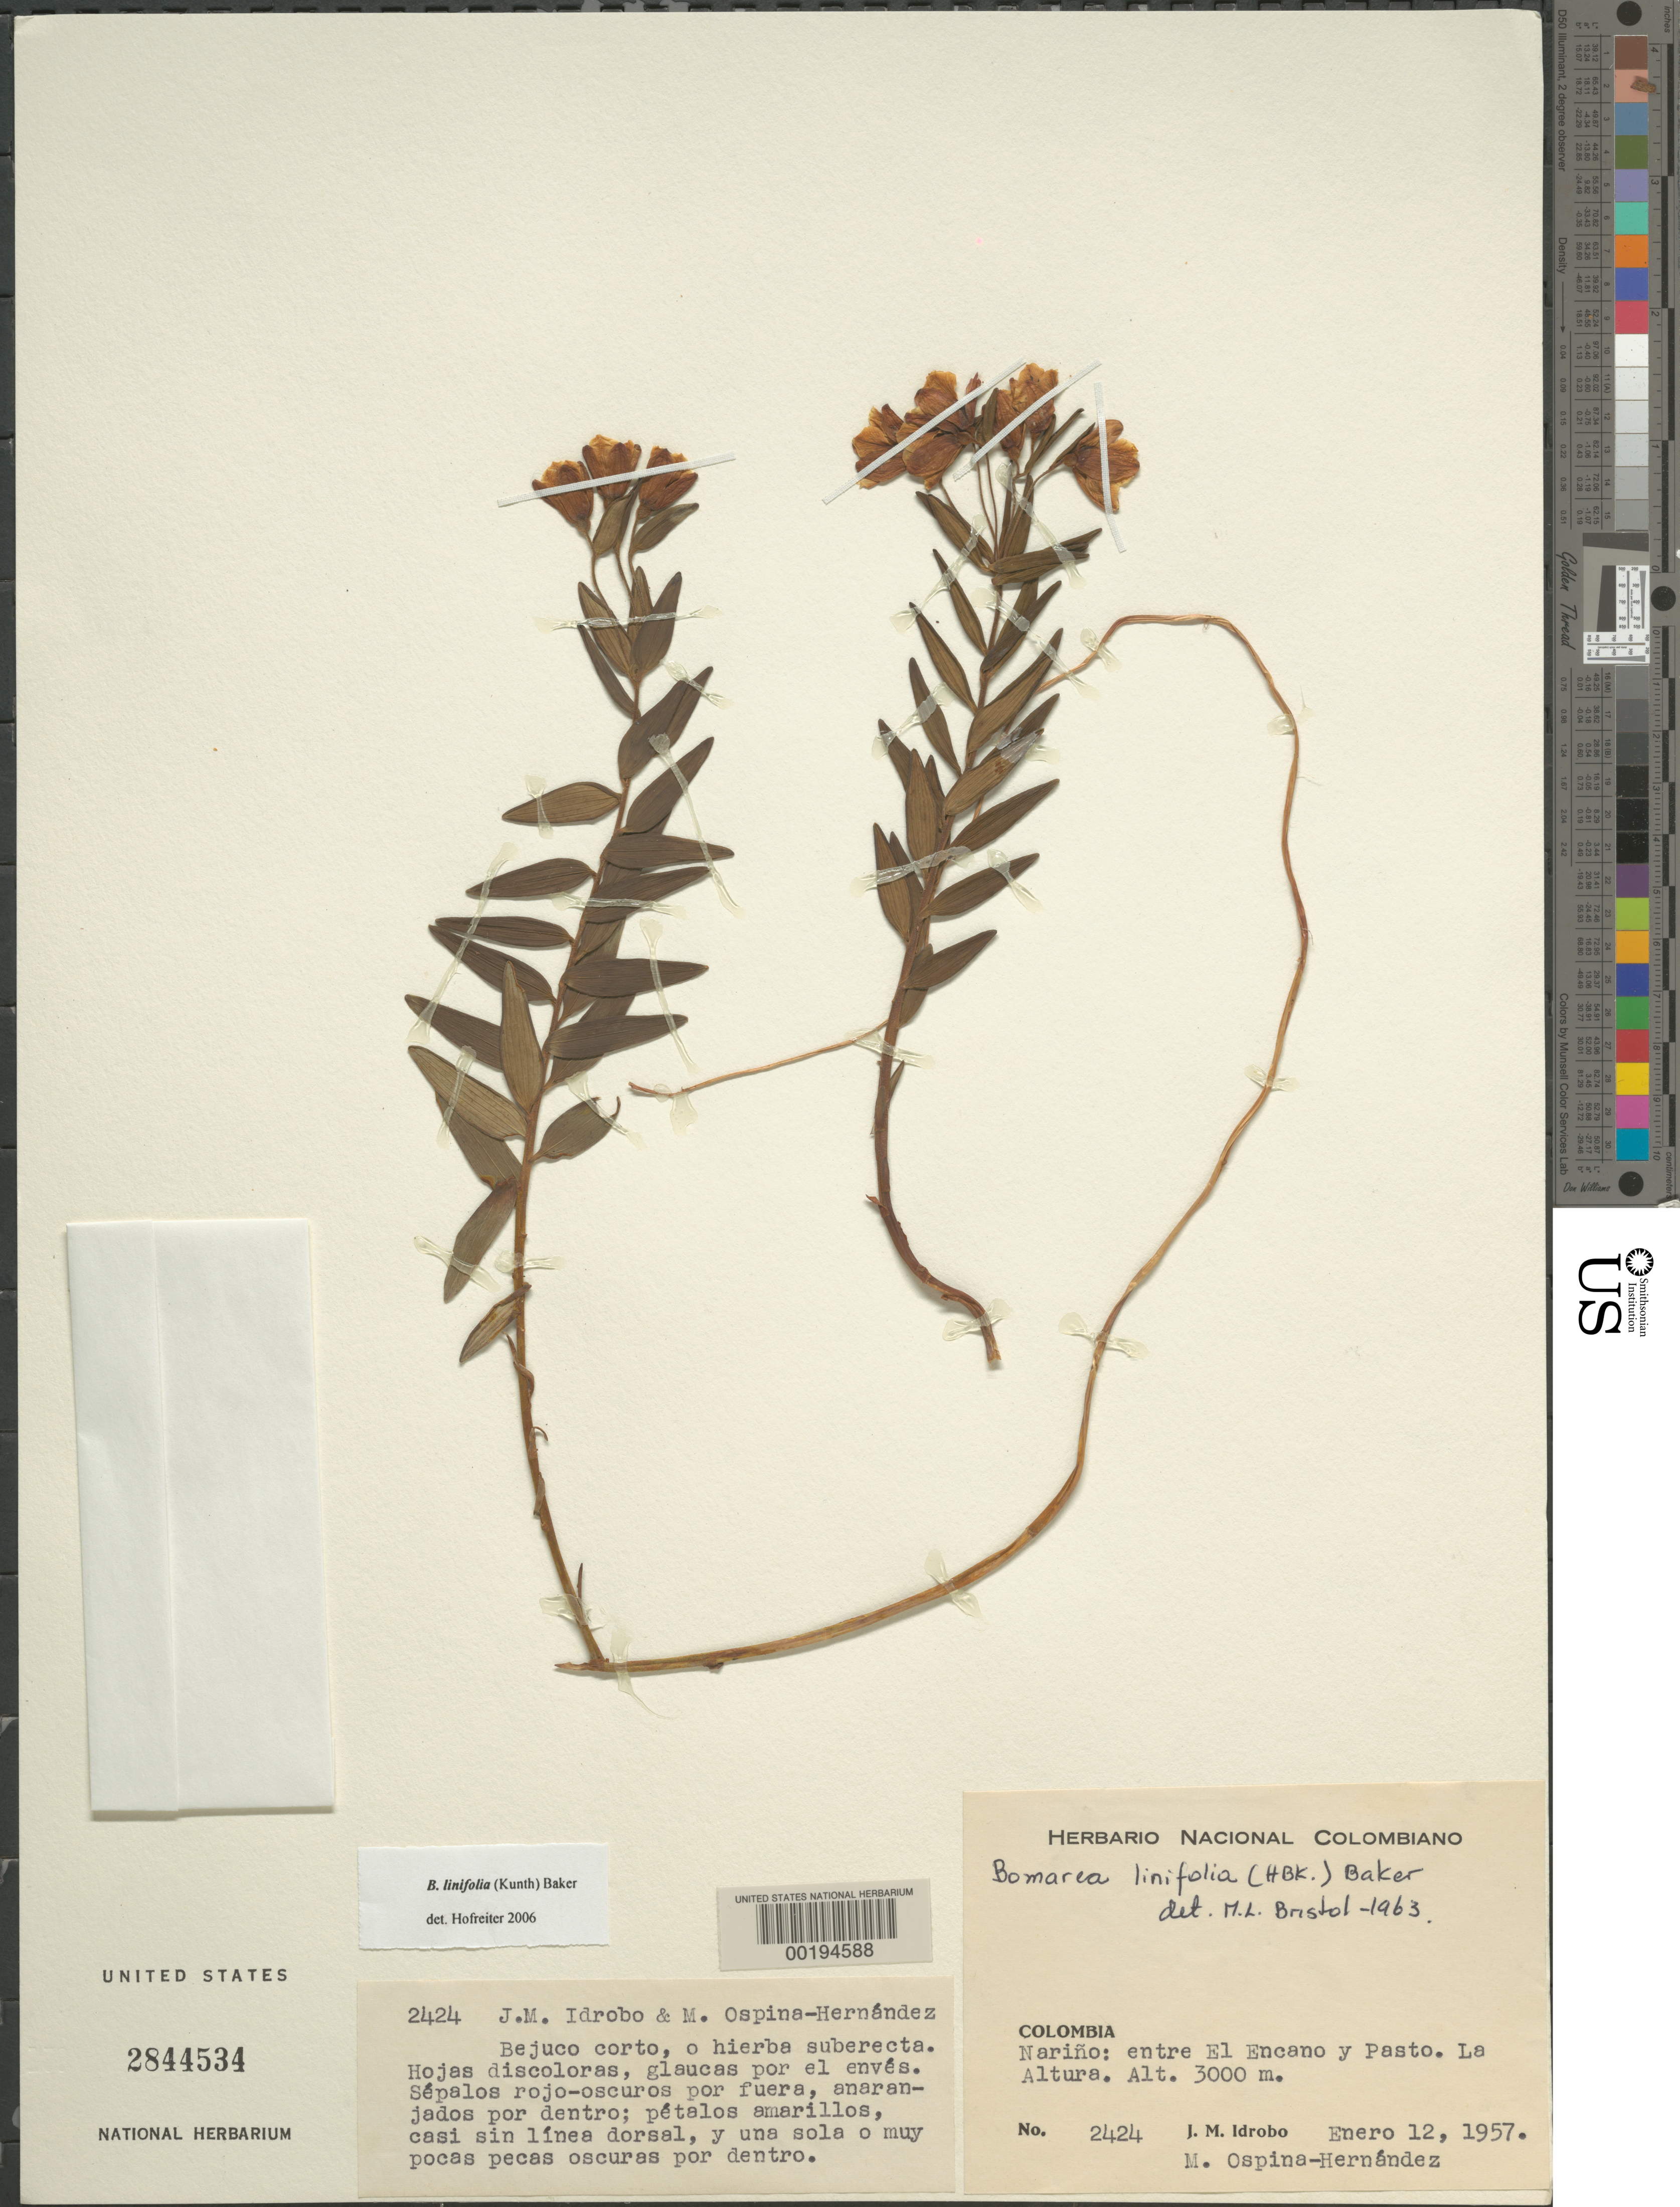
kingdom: Plantae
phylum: Tracheophyta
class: Liliopsida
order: Liliales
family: Alstroemeriaceae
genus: Bomarea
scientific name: Bomarea linifolia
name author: (Kunth) Baker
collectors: J. M. Idrobo & M. Ospina Hernandez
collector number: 2424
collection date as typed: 12 Jan 1957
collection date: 1957-01-12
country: Colombia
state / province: Nariño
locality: Between El Encaño and Pasto; la Altura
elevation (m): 3000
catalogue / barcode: US 2844534